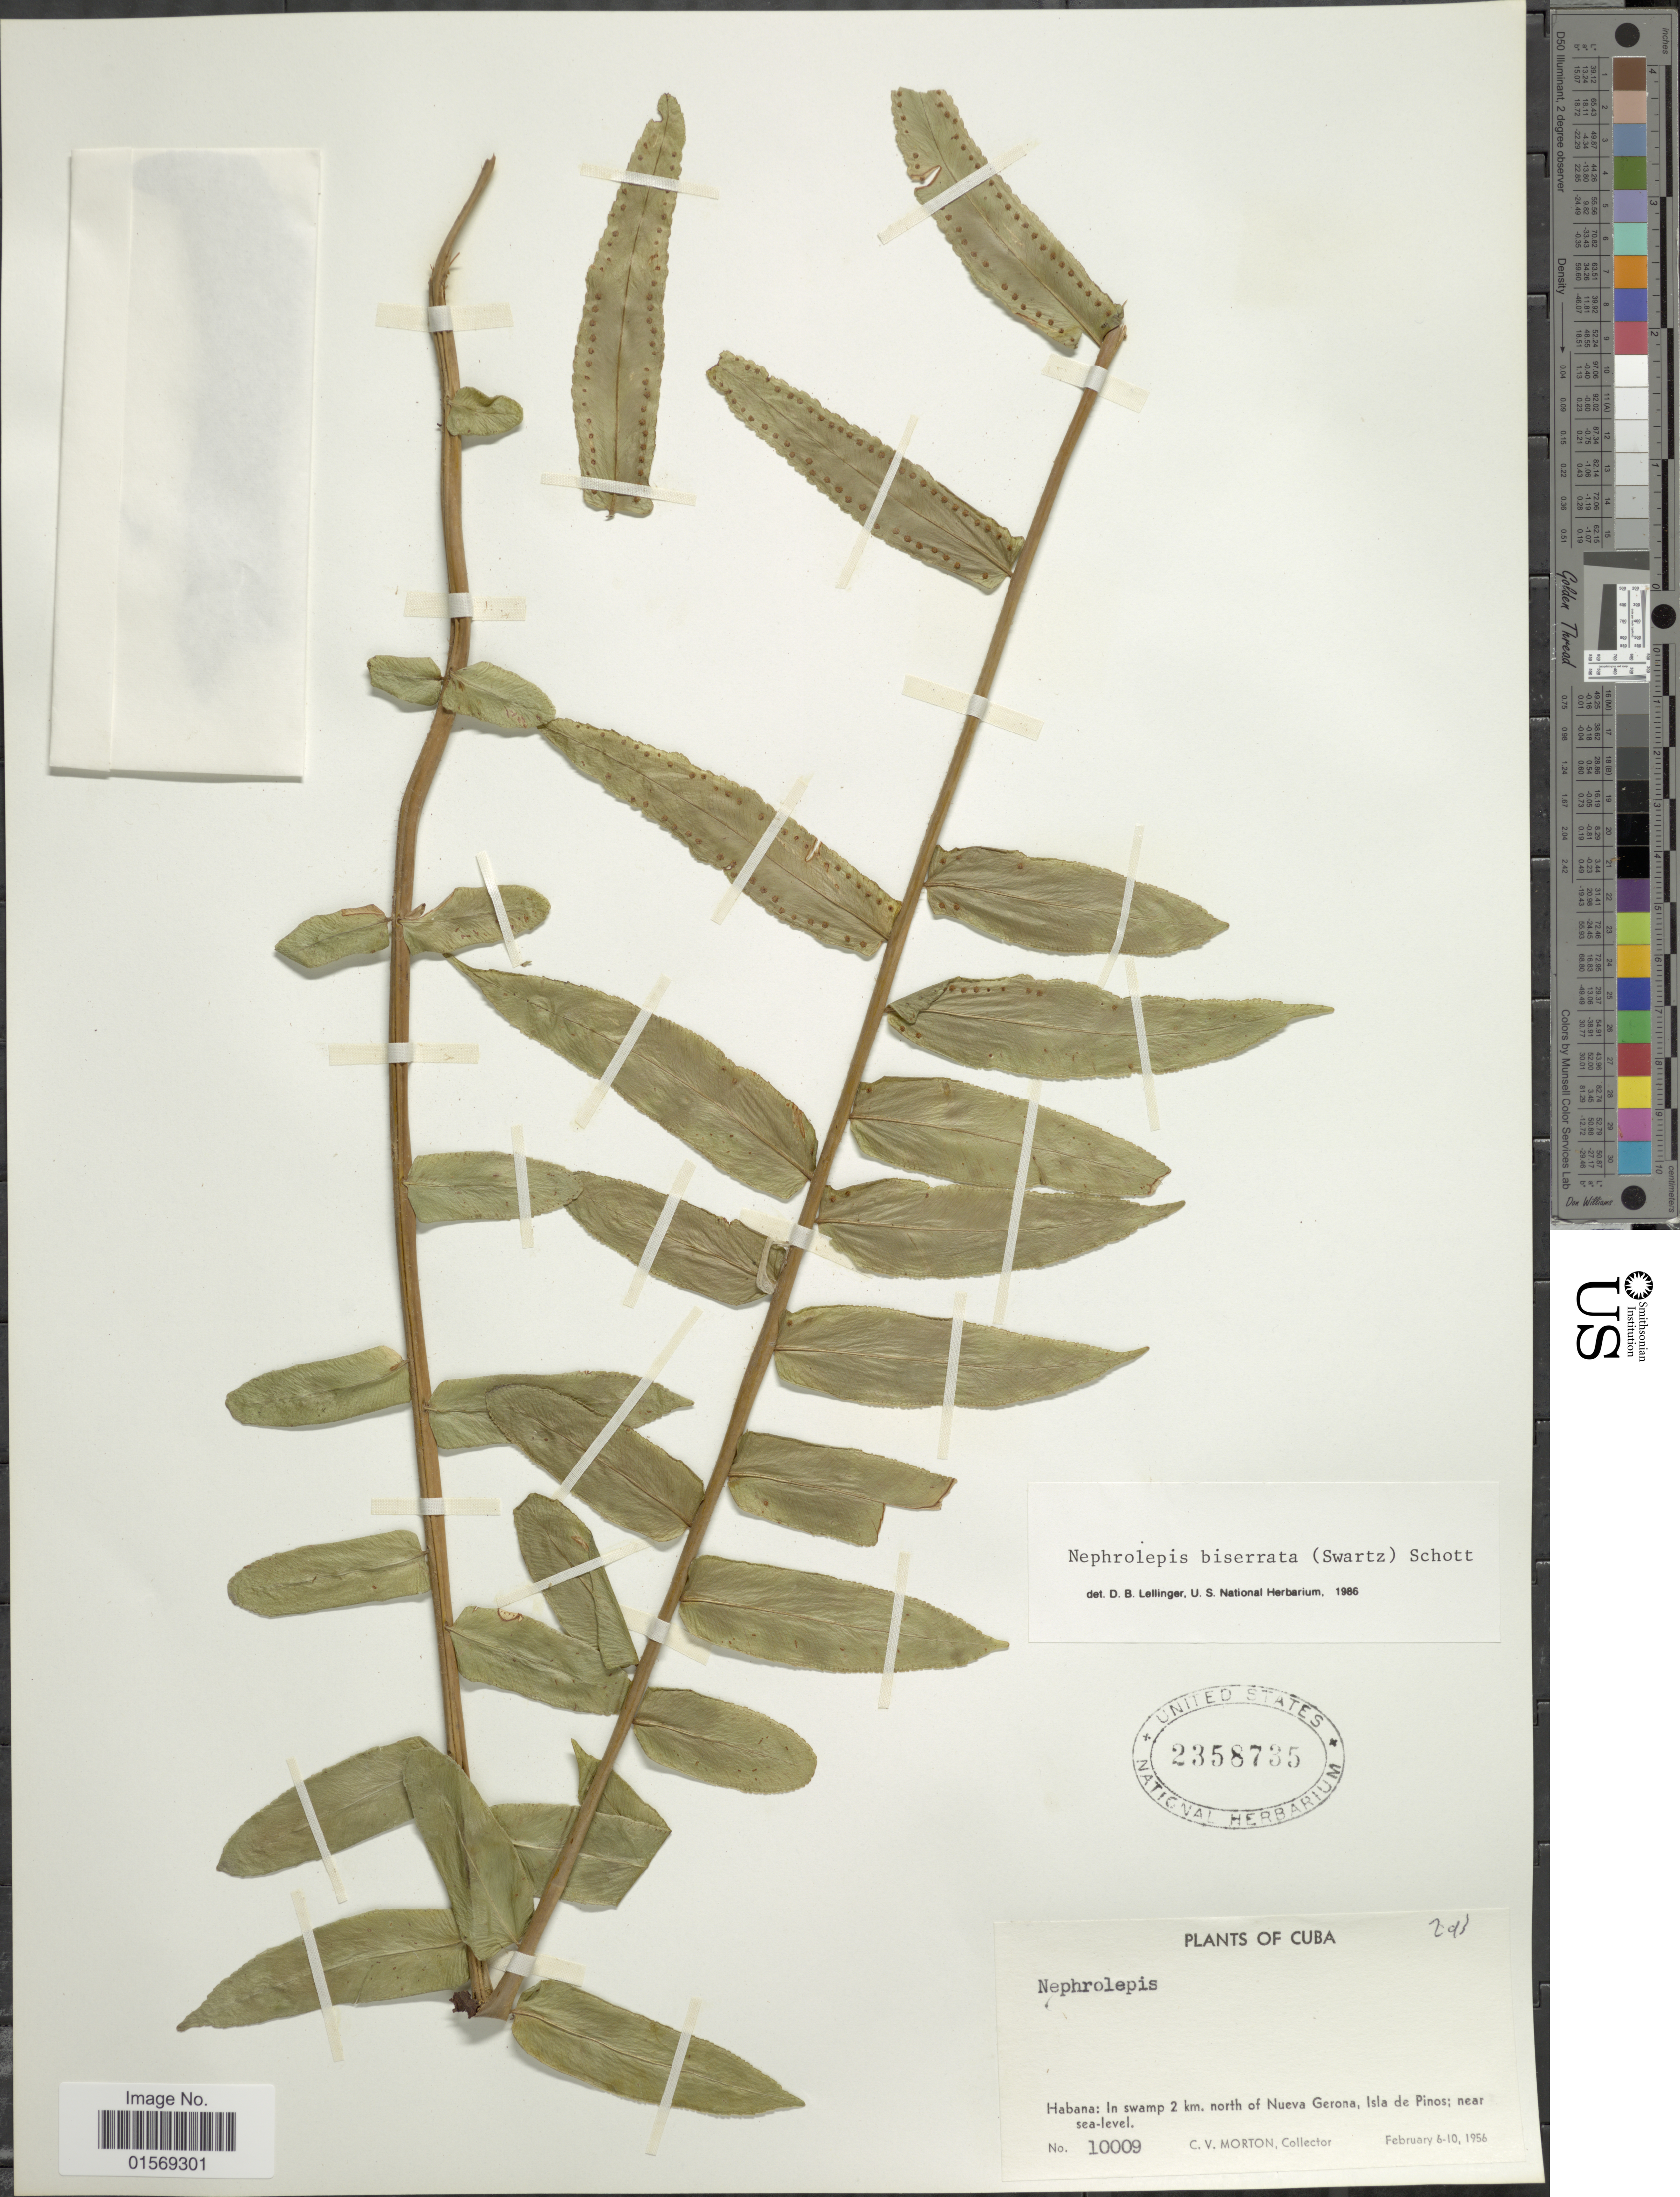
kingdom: Plantae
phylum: Tracheophyta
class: Polypodiopsida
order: Polypodiales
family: Nephrolepidaceae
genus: Nephrolepis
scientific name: Nephrolepis biserrata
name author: (Sw.) Schott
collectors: C. V. Morton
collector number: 10009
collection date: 1956-02-06/1956-02-10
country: Cuba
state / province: La Habana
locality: Cuba. Habana: In swamp 2 km. north of Nueva Gerona, Isla de Pinos.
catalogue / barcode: US 2358735